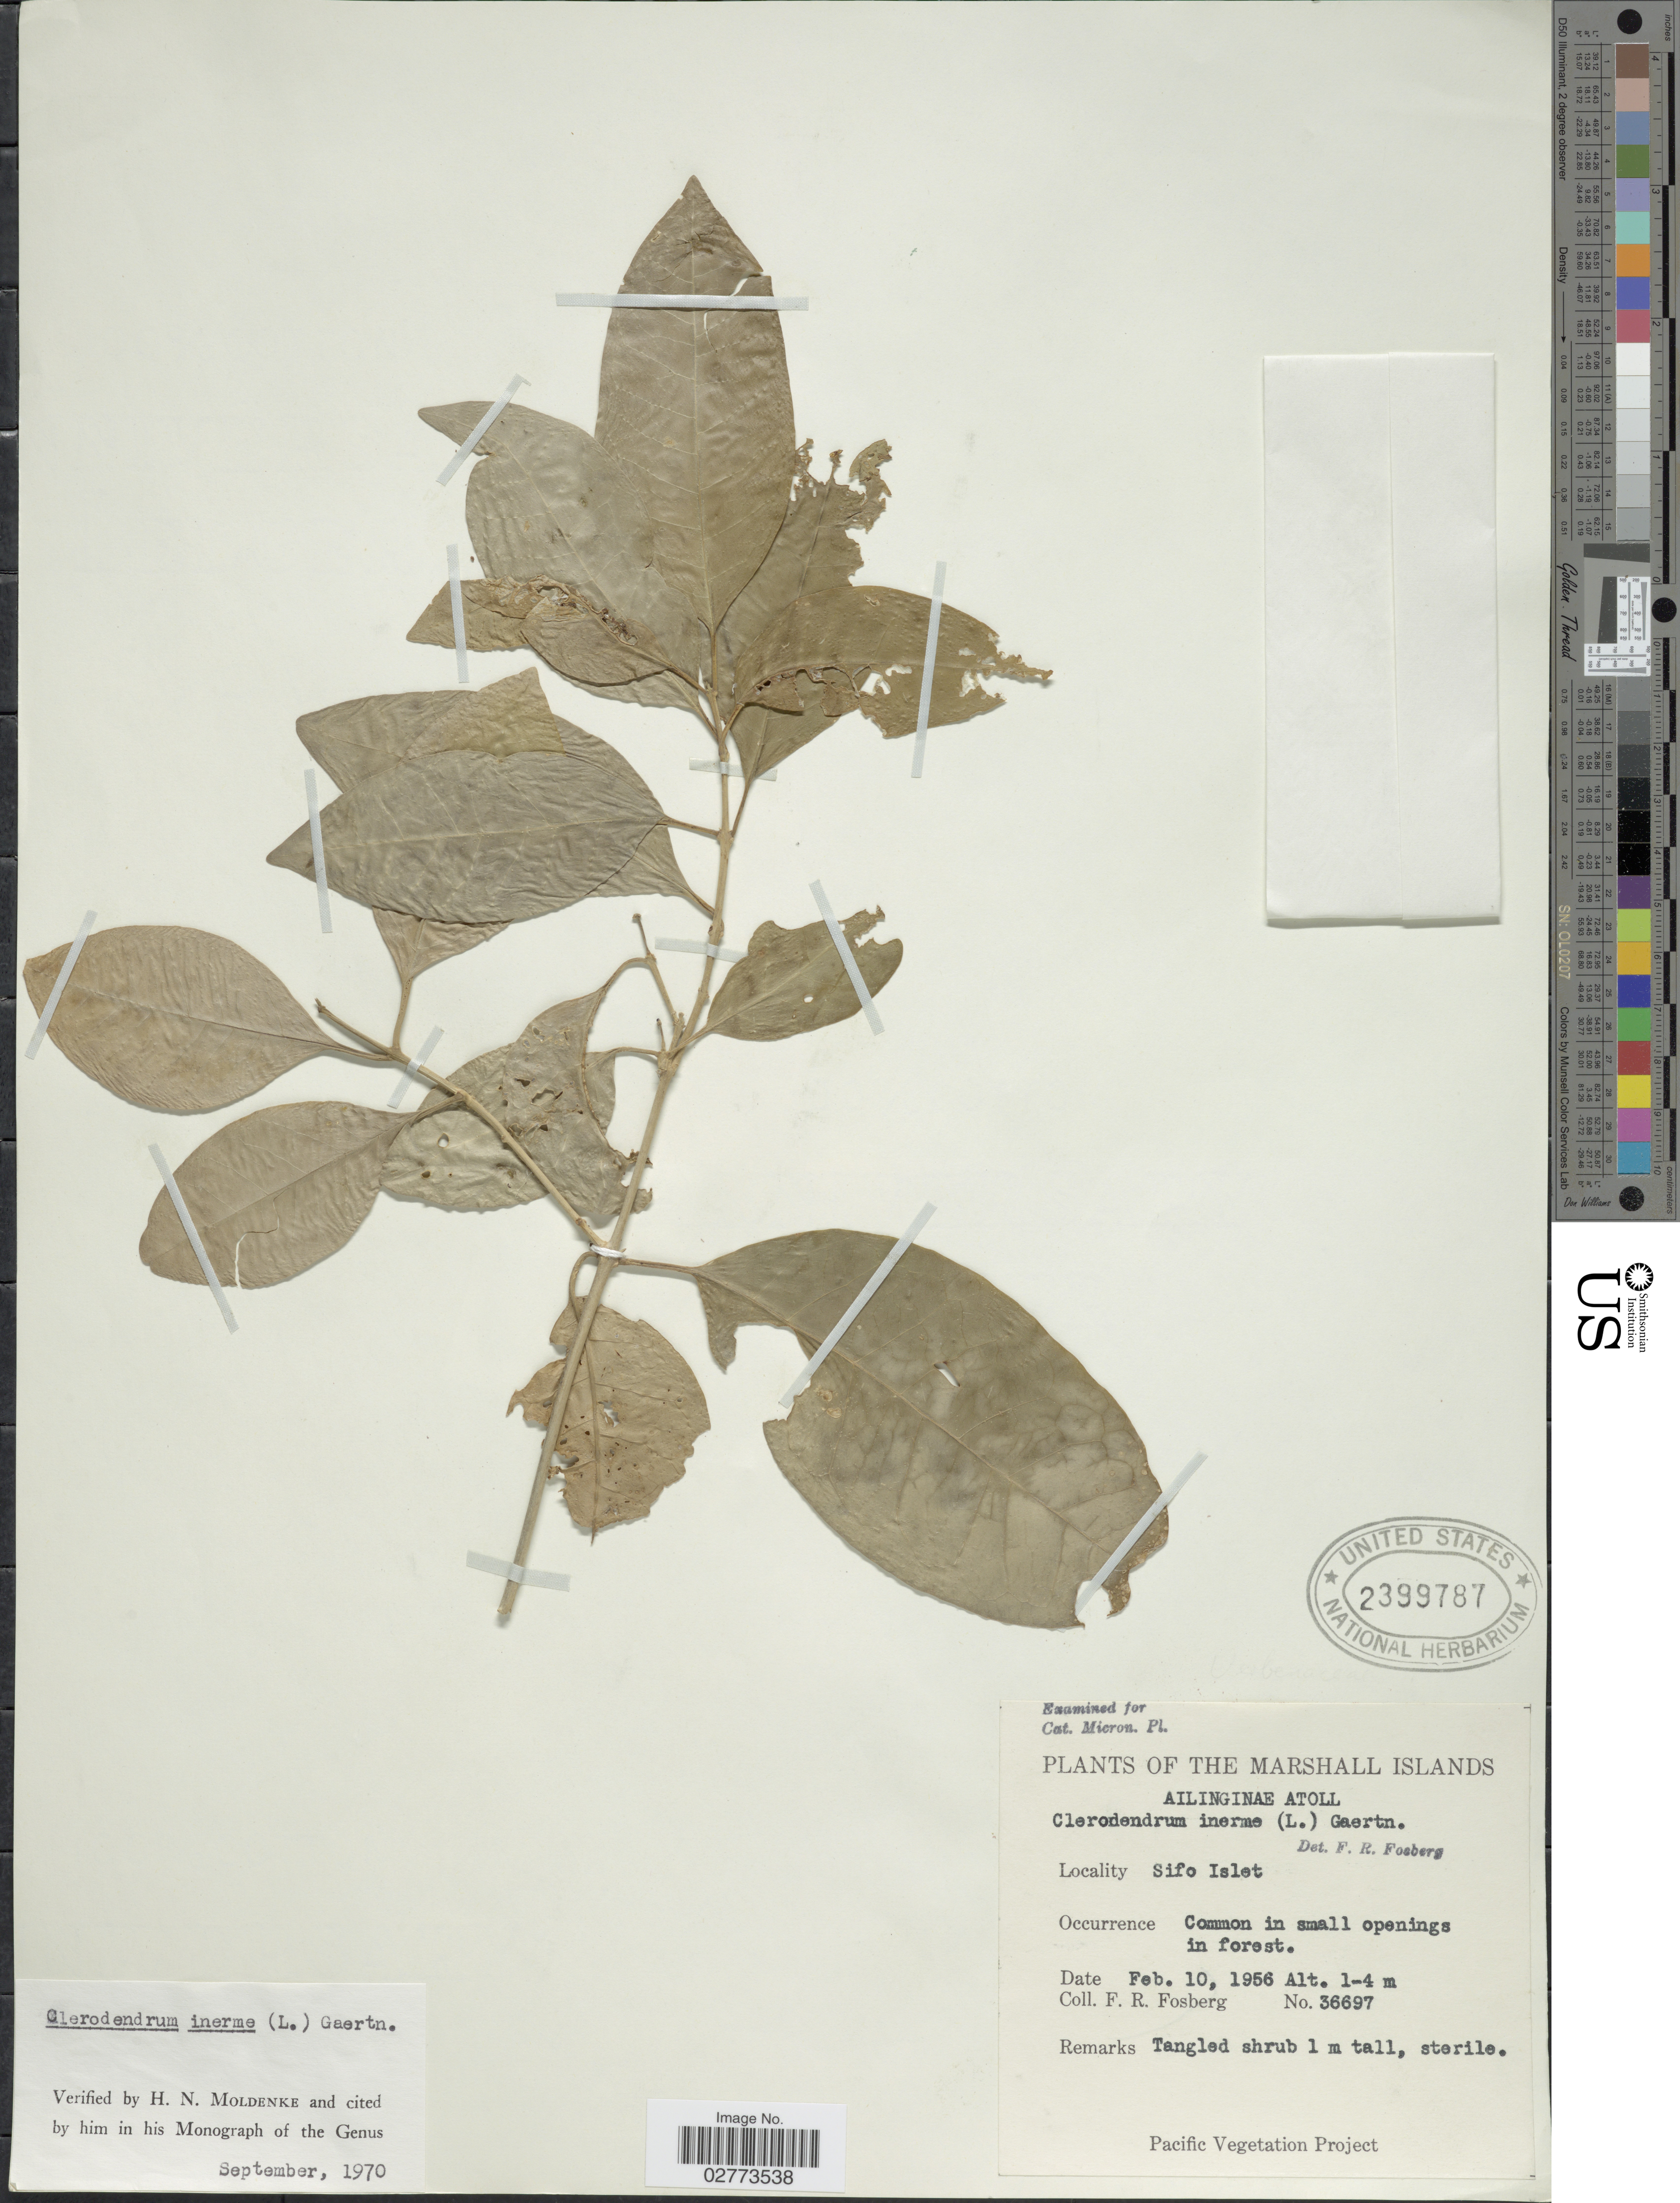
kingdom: Plantae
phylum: Tracheophyta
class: Magnoliopsida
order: Lamiales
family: Lamiaceae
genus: Clerodendrum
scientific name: Clerodendrum inerme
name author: (L.) Gaertn.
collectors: F. R. Fosberg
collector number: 36697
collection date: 1956-02-10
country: Marshall Islands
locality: Ailinginae Atoll, Sifo Islet.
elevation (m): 1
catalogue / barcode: US 2399787